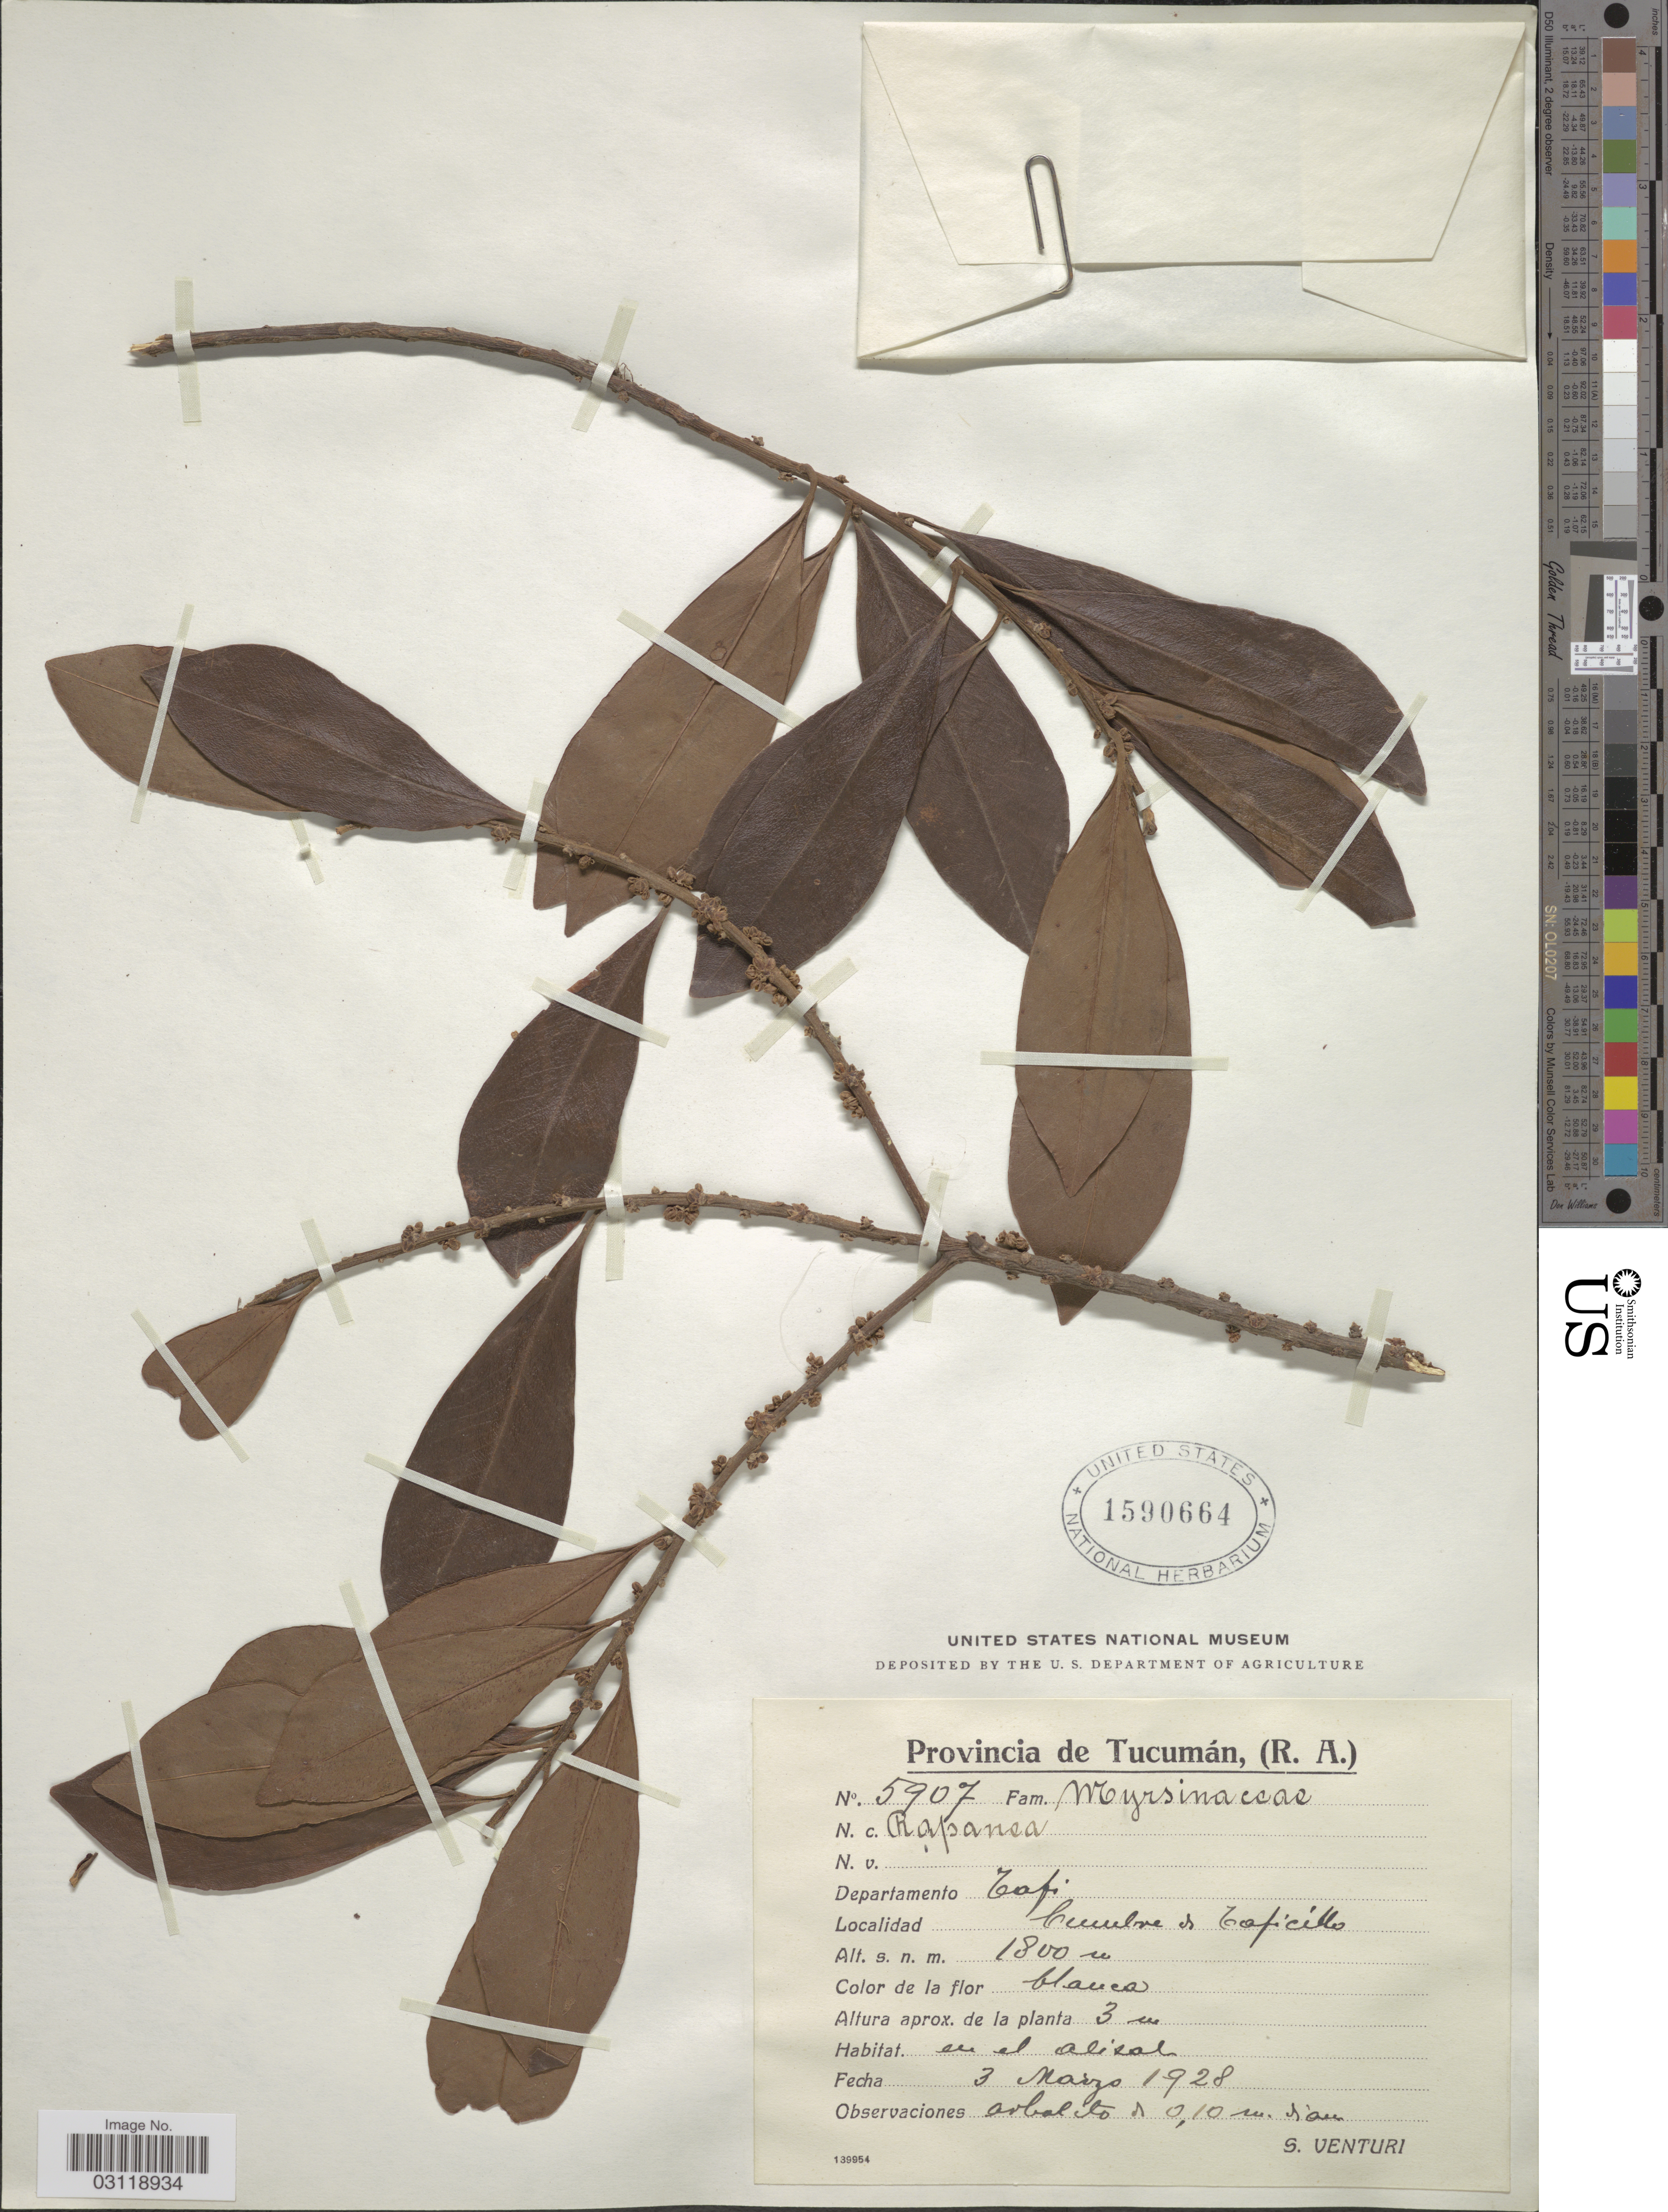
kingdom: Plantae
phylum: Tracheophyta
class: Magnoliopsida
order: Ericales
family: Primulaceae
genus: Rapanea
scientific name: Rapanea sp.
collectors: S. Venturi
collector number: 5907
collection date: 1928-03-03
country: Argentina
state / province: Tucuman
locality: Departamento Tafi. Cumbre de Taficillo.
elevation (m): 1800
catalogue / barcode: US 1590664